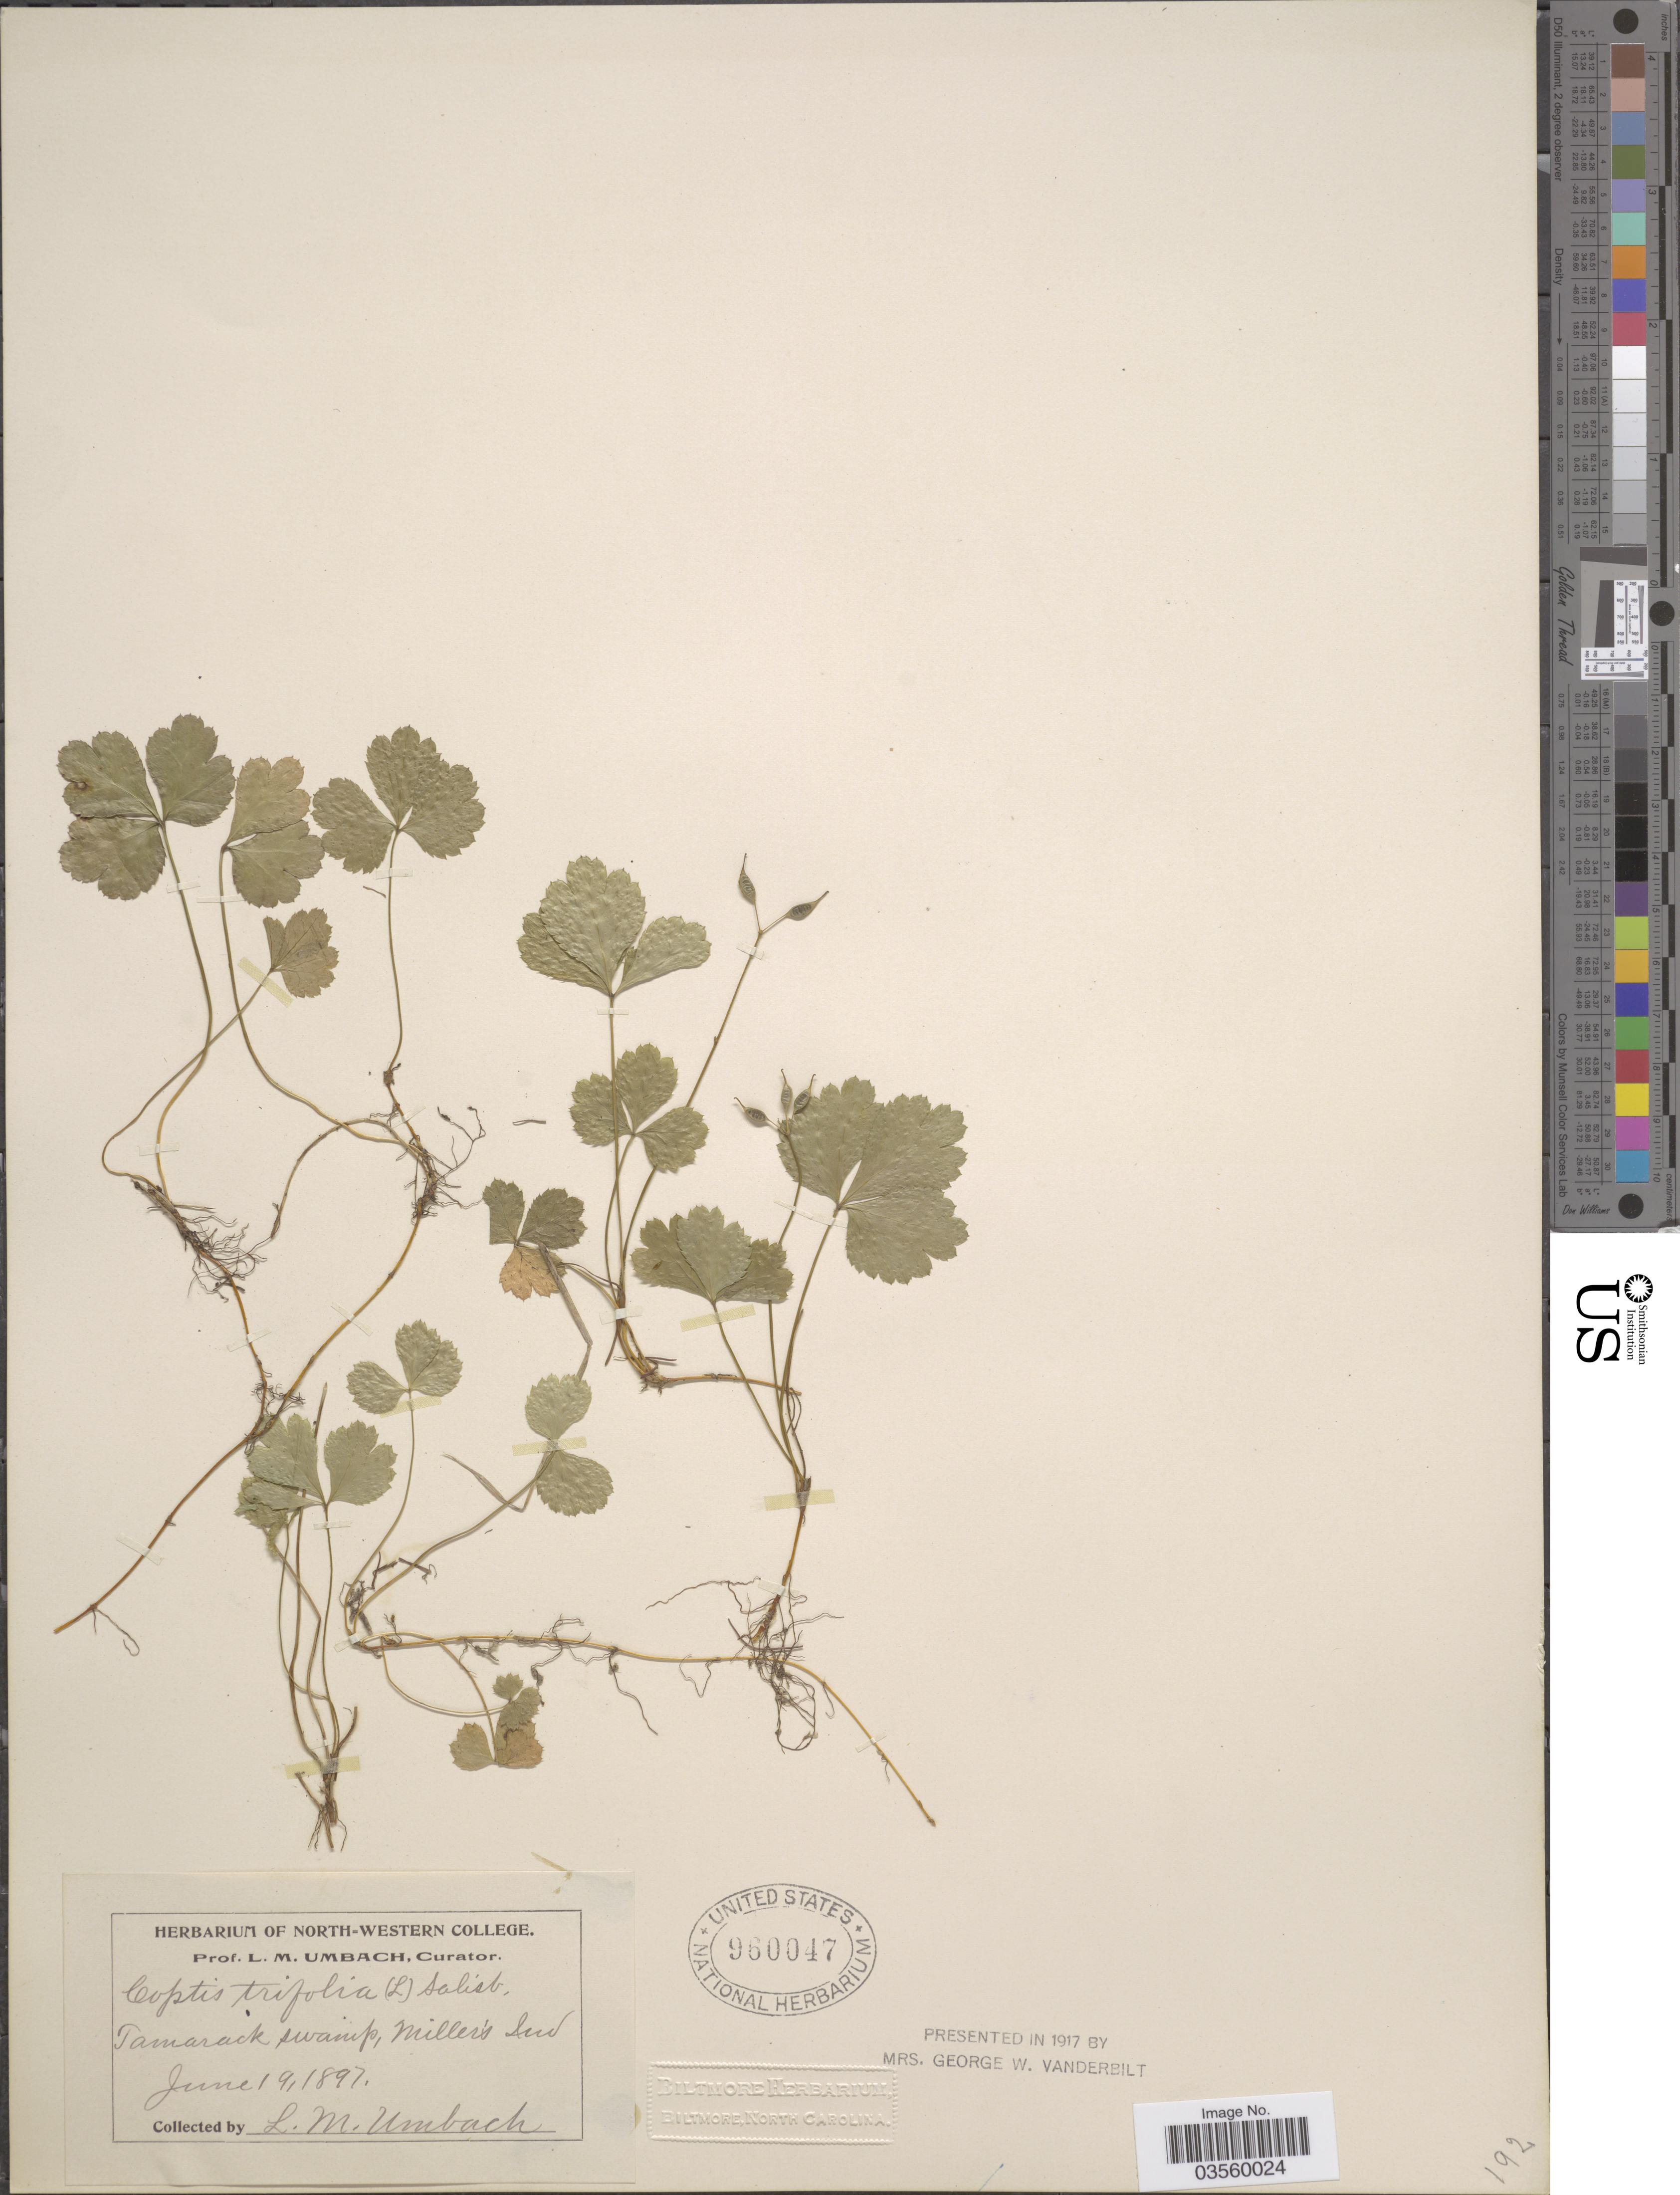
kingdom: Plantae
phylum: Tracheophyta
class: Magnoliopsida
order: Ranunculales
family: Ranunculaceae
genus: Coptis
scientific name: Coptis trifolia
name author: (L.) Salisb.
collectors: L. M. Umbach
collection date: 1897-06-19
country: United States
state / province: Indiana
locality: Tamarack swamp, Miller's.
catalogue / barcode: US 960047